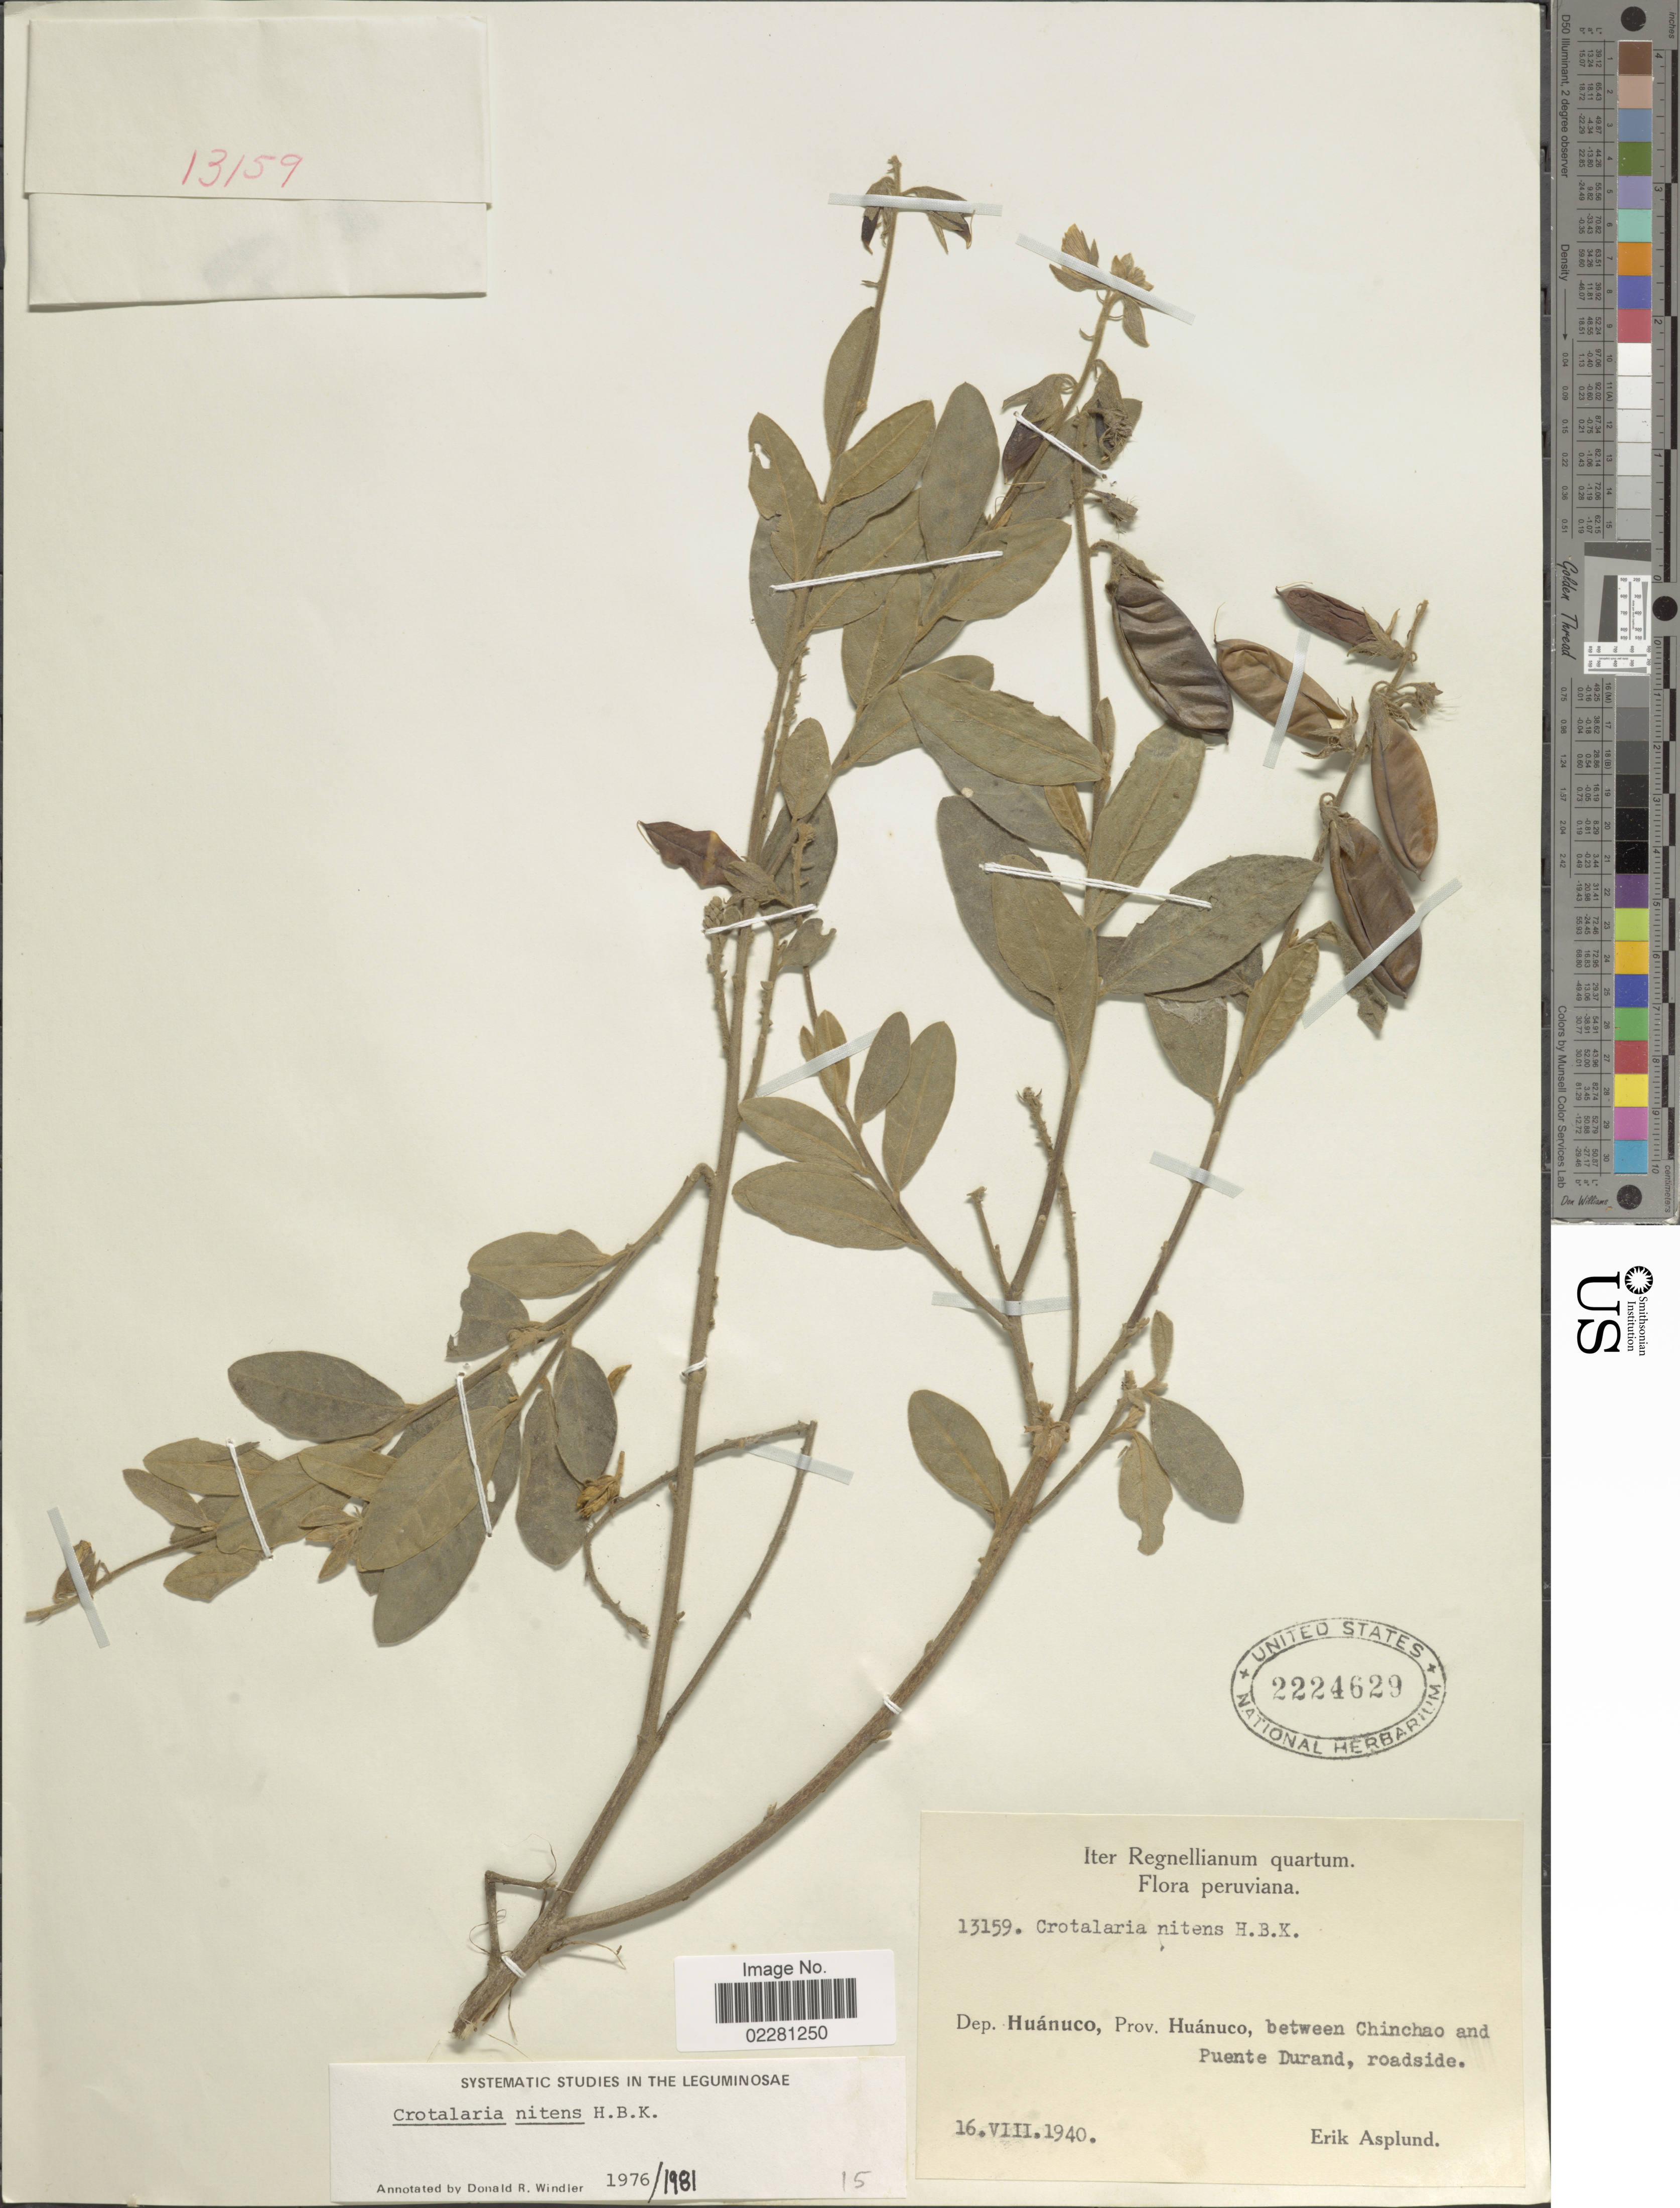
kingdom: Plantae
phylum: Tracheophyta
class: Magnoliopsida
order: Fabales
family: Fabaceae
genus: Crotalaria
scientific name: Crotalaria nitens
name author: Kunth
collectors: E. Asplund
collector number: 13159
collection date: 1940-08-16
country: Peru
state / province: Huánuco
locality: Prov. Huanuco, between Chinchao and Puente Durand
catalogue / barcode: US 2224629